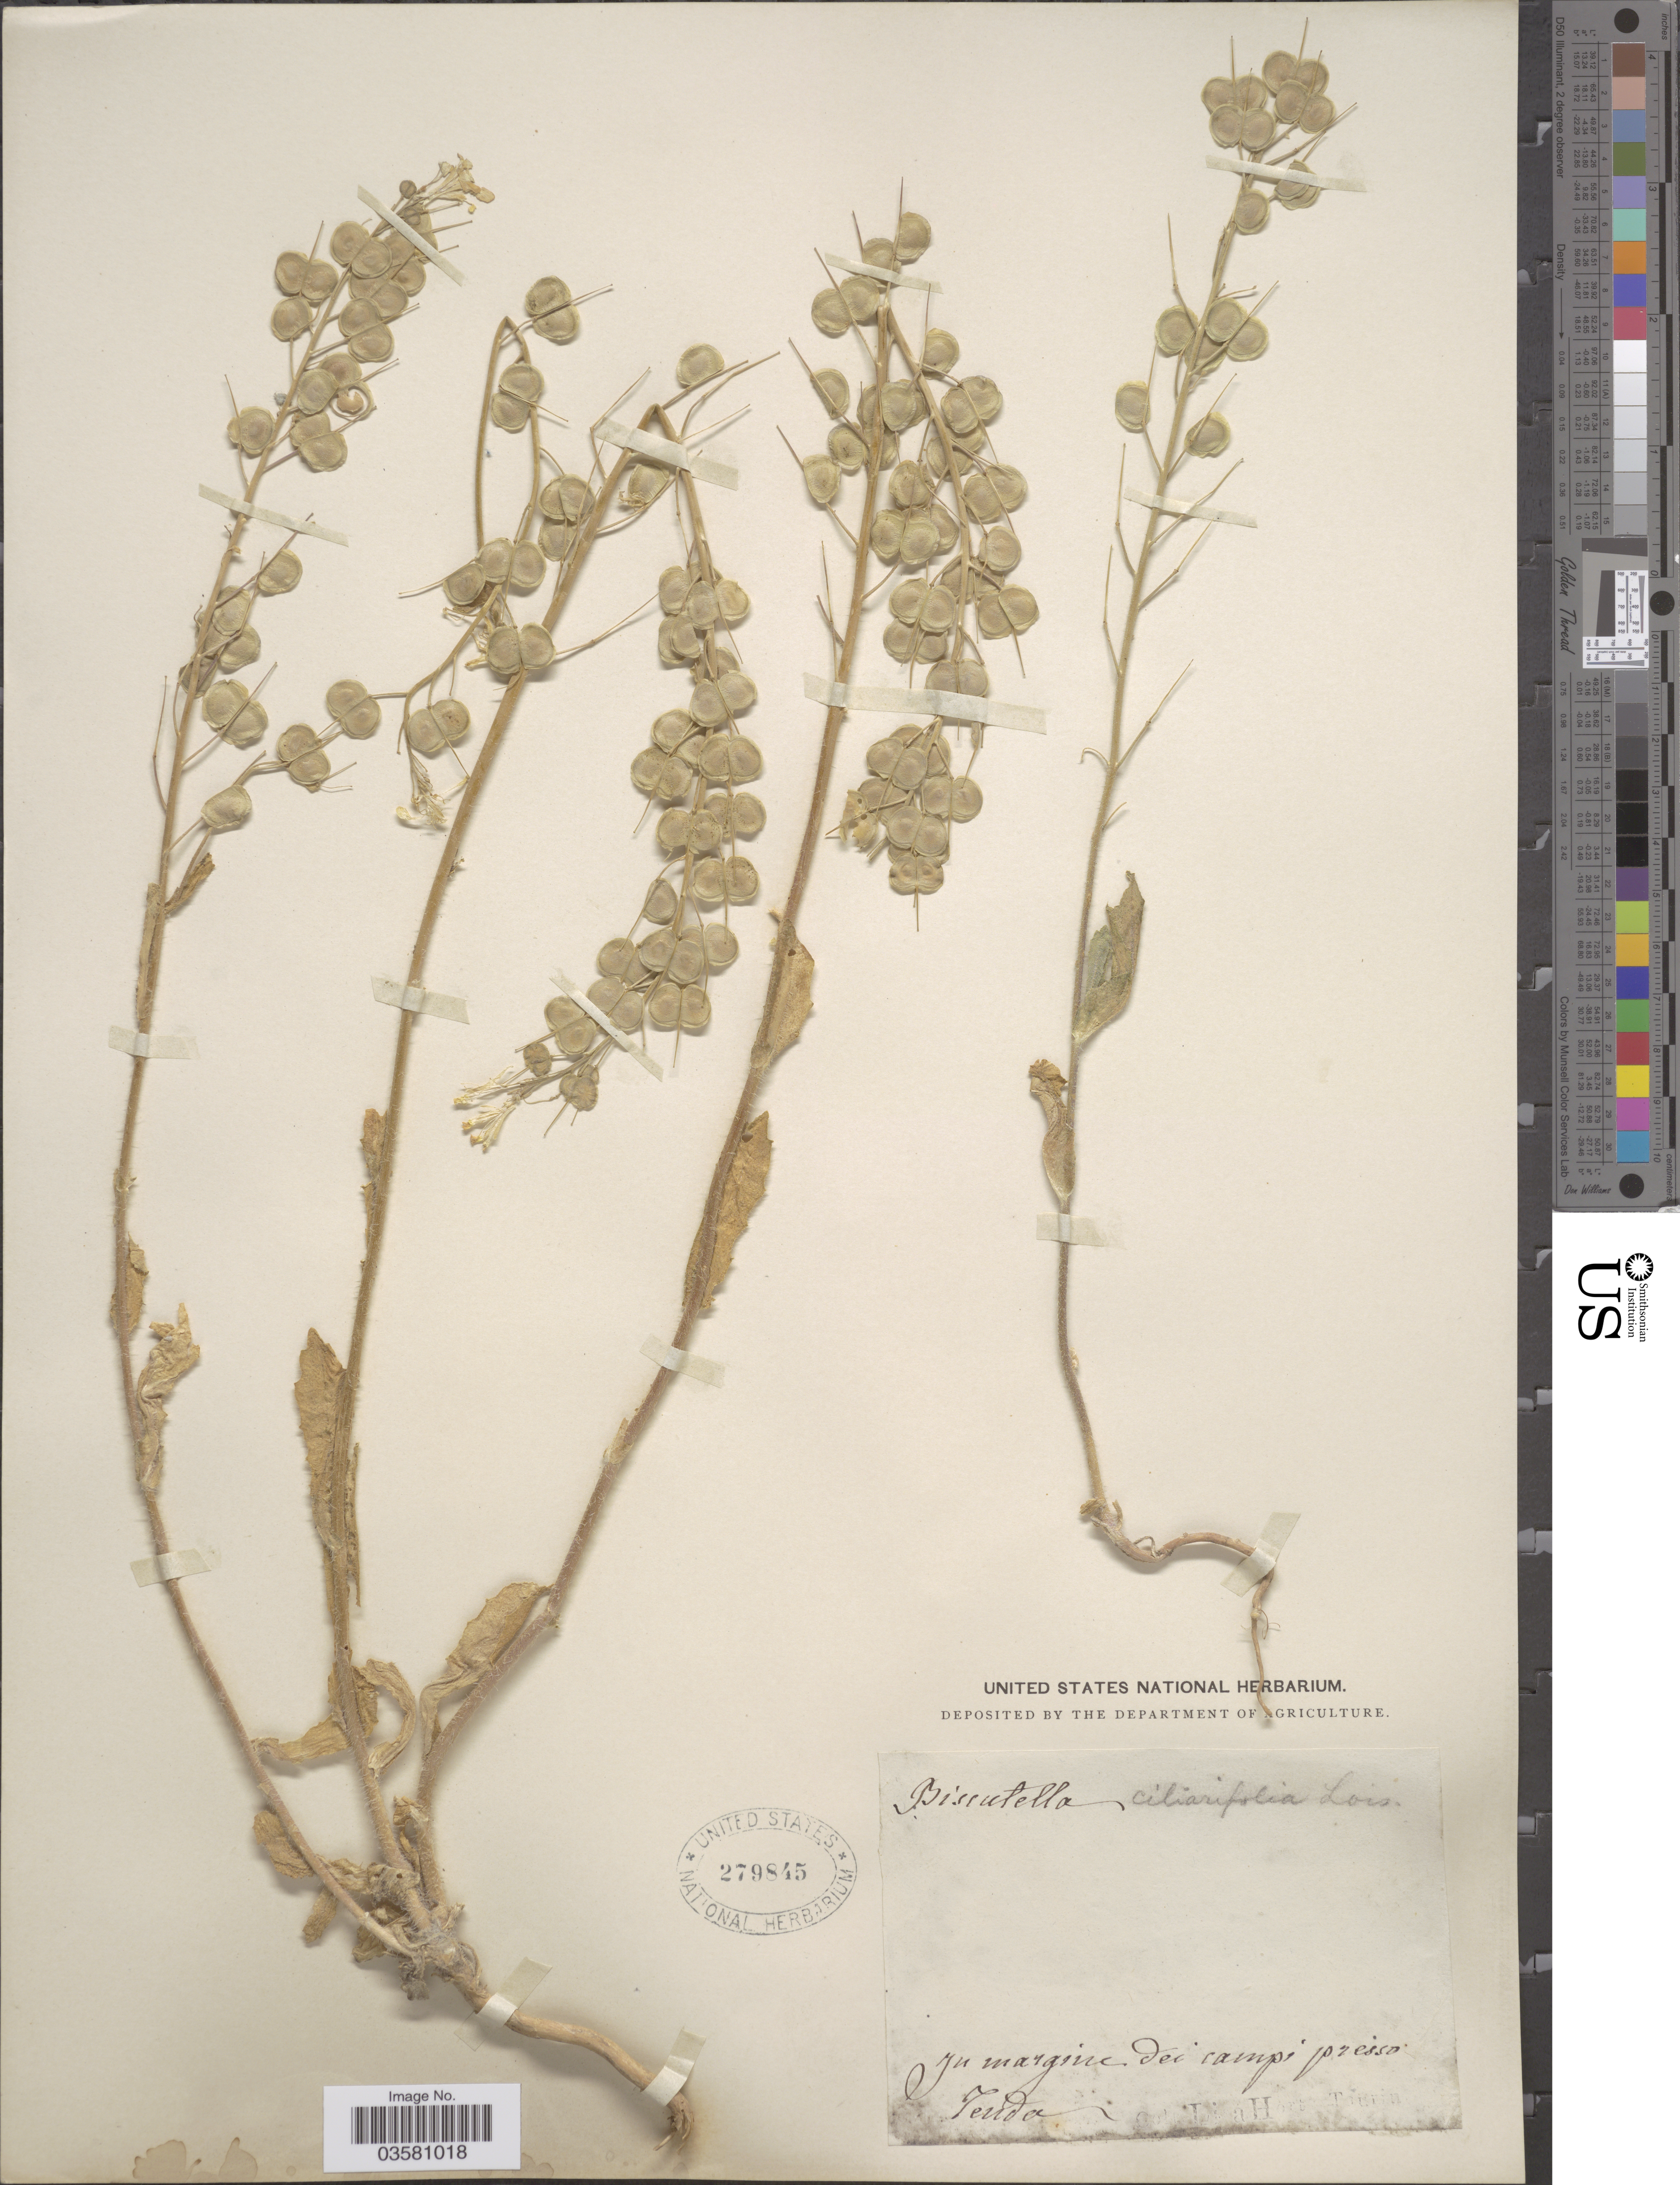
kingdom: Plantae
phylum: Tracheophyta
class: Magnoliopsida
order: Brassicales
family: Brassicaceae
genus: Biscutella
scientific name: Biscutella ciliarifolia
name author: Lois.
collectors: ex herb. Lisa Hort Taurin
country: France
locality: In margine dei campi presso Tenda.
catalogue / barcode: US 279845